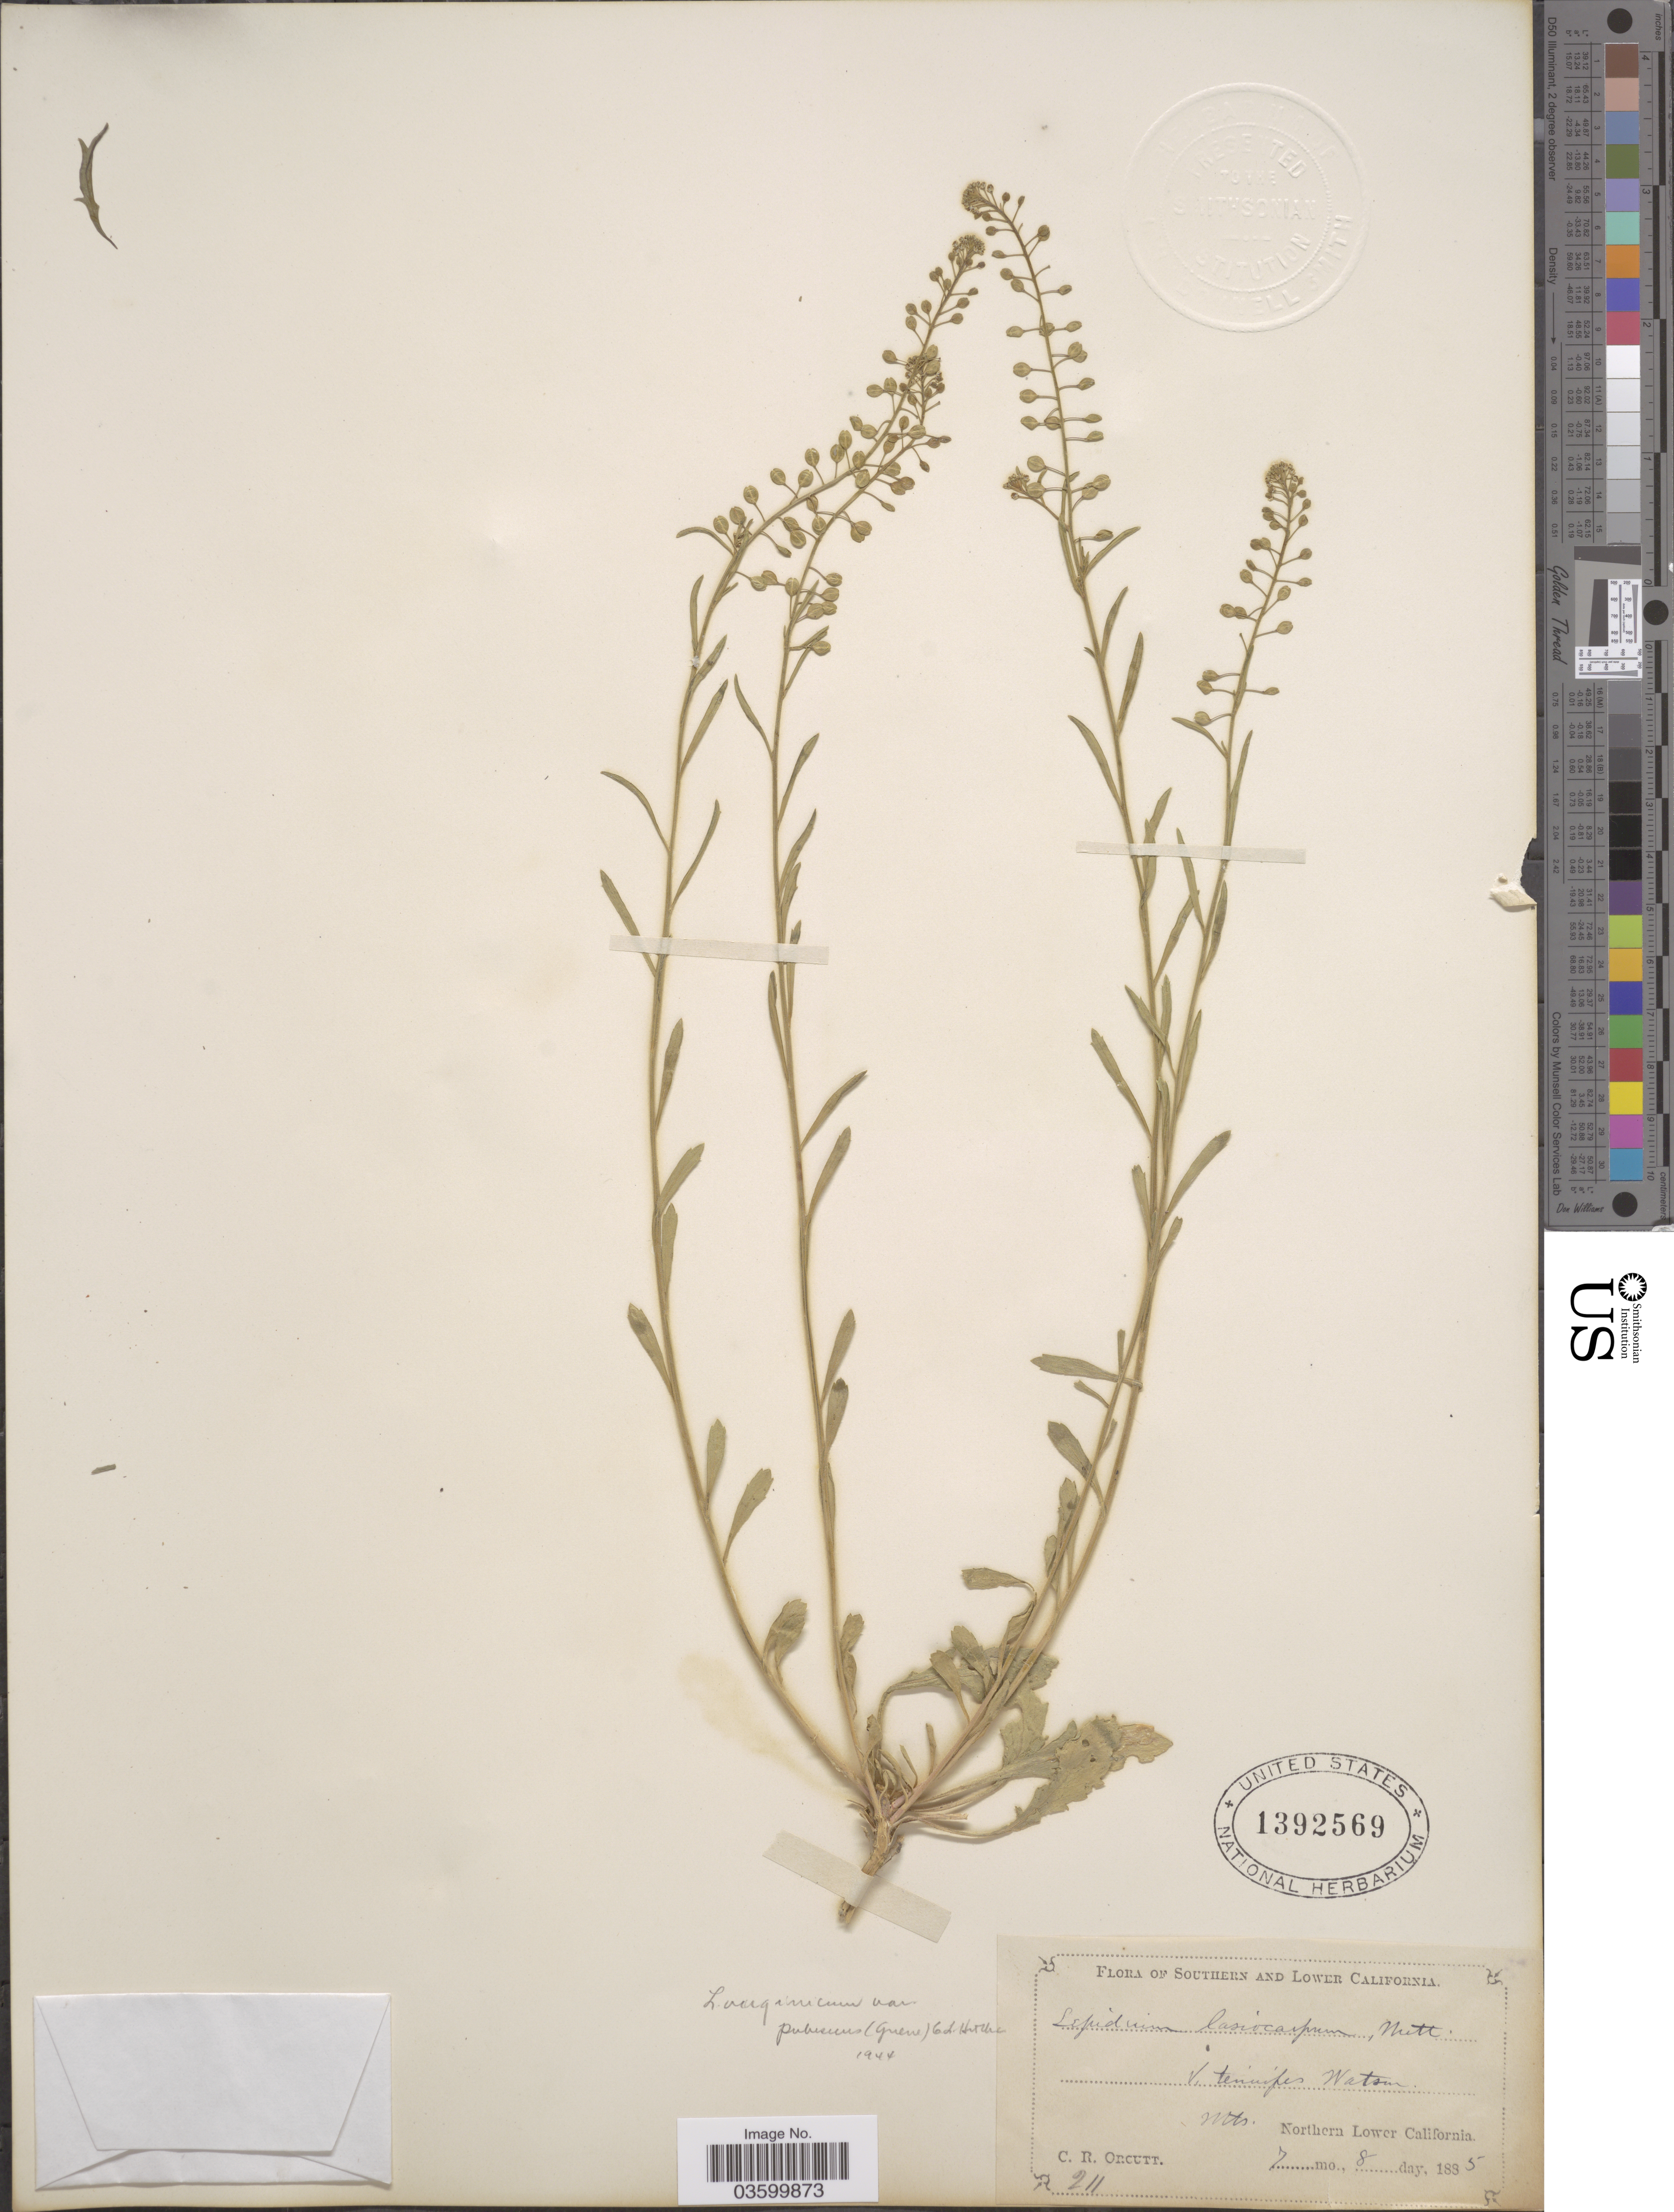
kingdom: Plantae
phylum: Tracheophyta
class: Magnoliopsida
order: Brassicales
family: Brassicaceae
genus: Lepidium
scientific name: Lepidium virginicum var. pubescens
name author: (Greene) C.L. Hitchc.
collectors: C. R. Orcutt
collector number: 211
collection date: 1885-07-08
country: Mexico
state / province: Baja California Norte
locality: Lower California. Mts. Northern Lower California.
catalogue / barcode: US 1392569